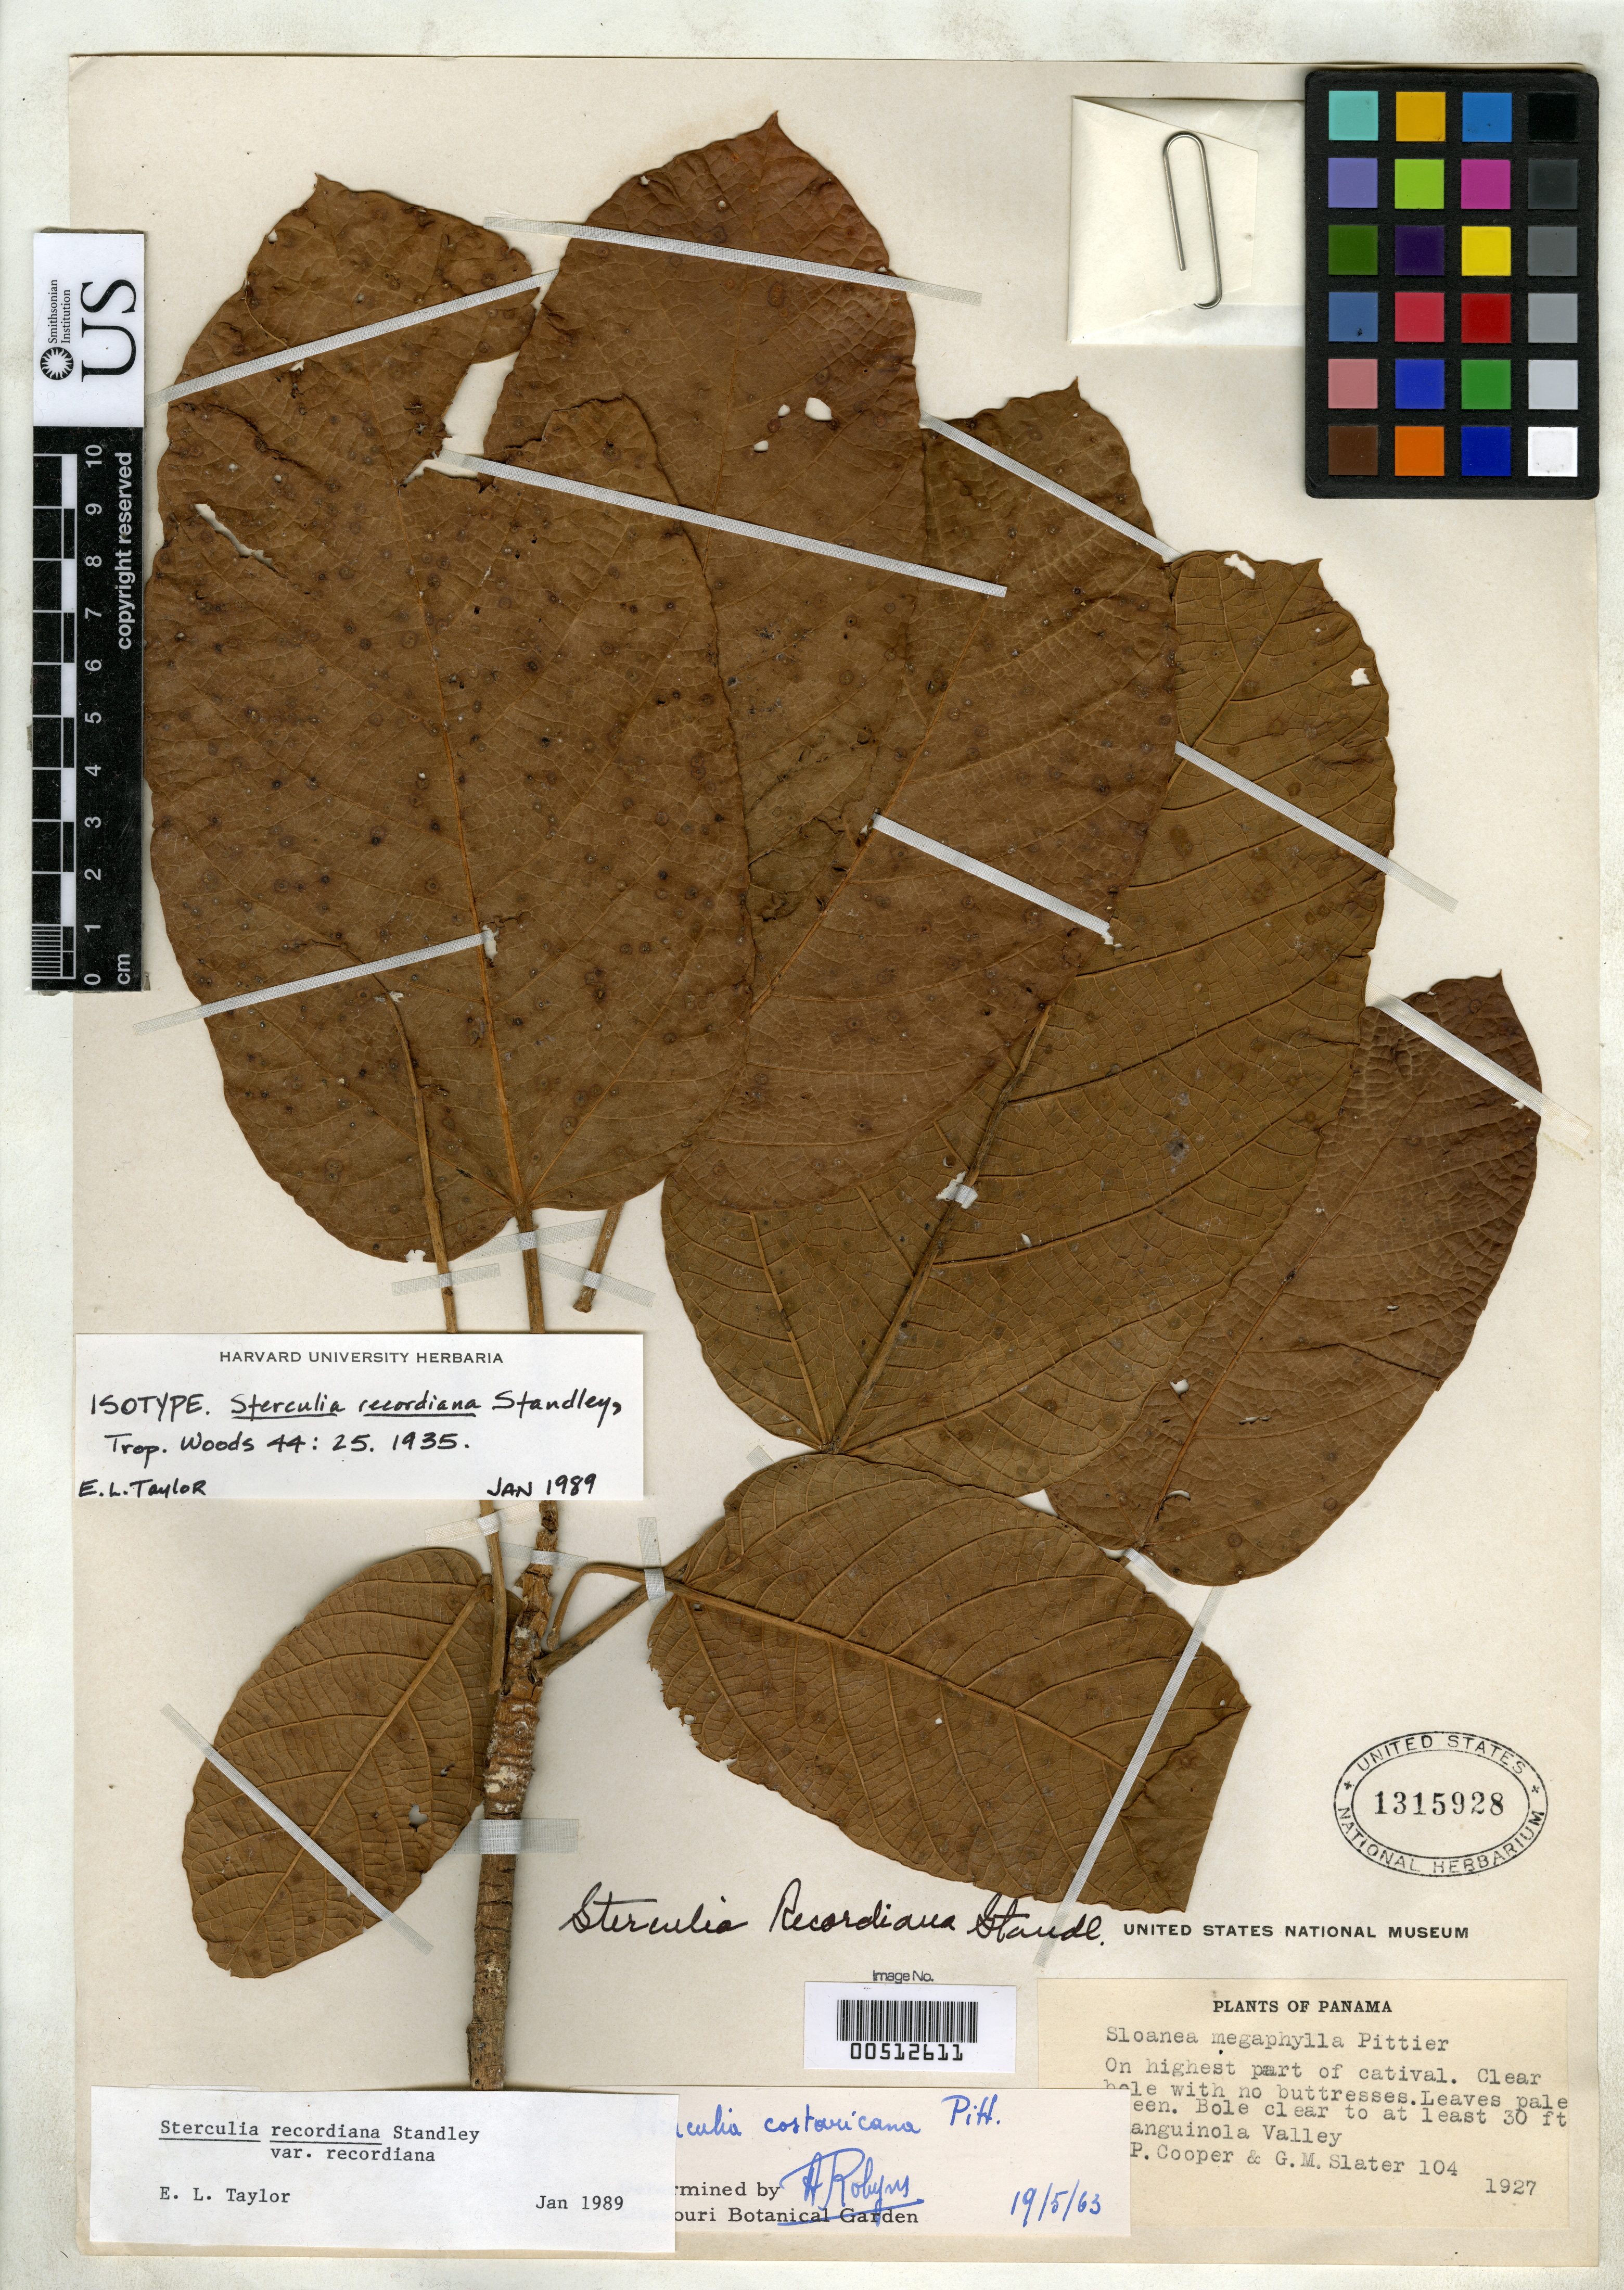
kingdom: Plantae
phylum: Tracheophyta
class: Magnoliopsida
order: Malvales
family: Malvaceae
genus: Sterculia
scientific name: Sterculia recordiana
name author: Standl.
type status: Isotype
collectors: G. Cooper & G. Slater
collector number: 104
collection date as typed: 1927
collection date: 1927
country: Panama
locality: Changuinola Valley.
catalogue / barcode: US 1315928